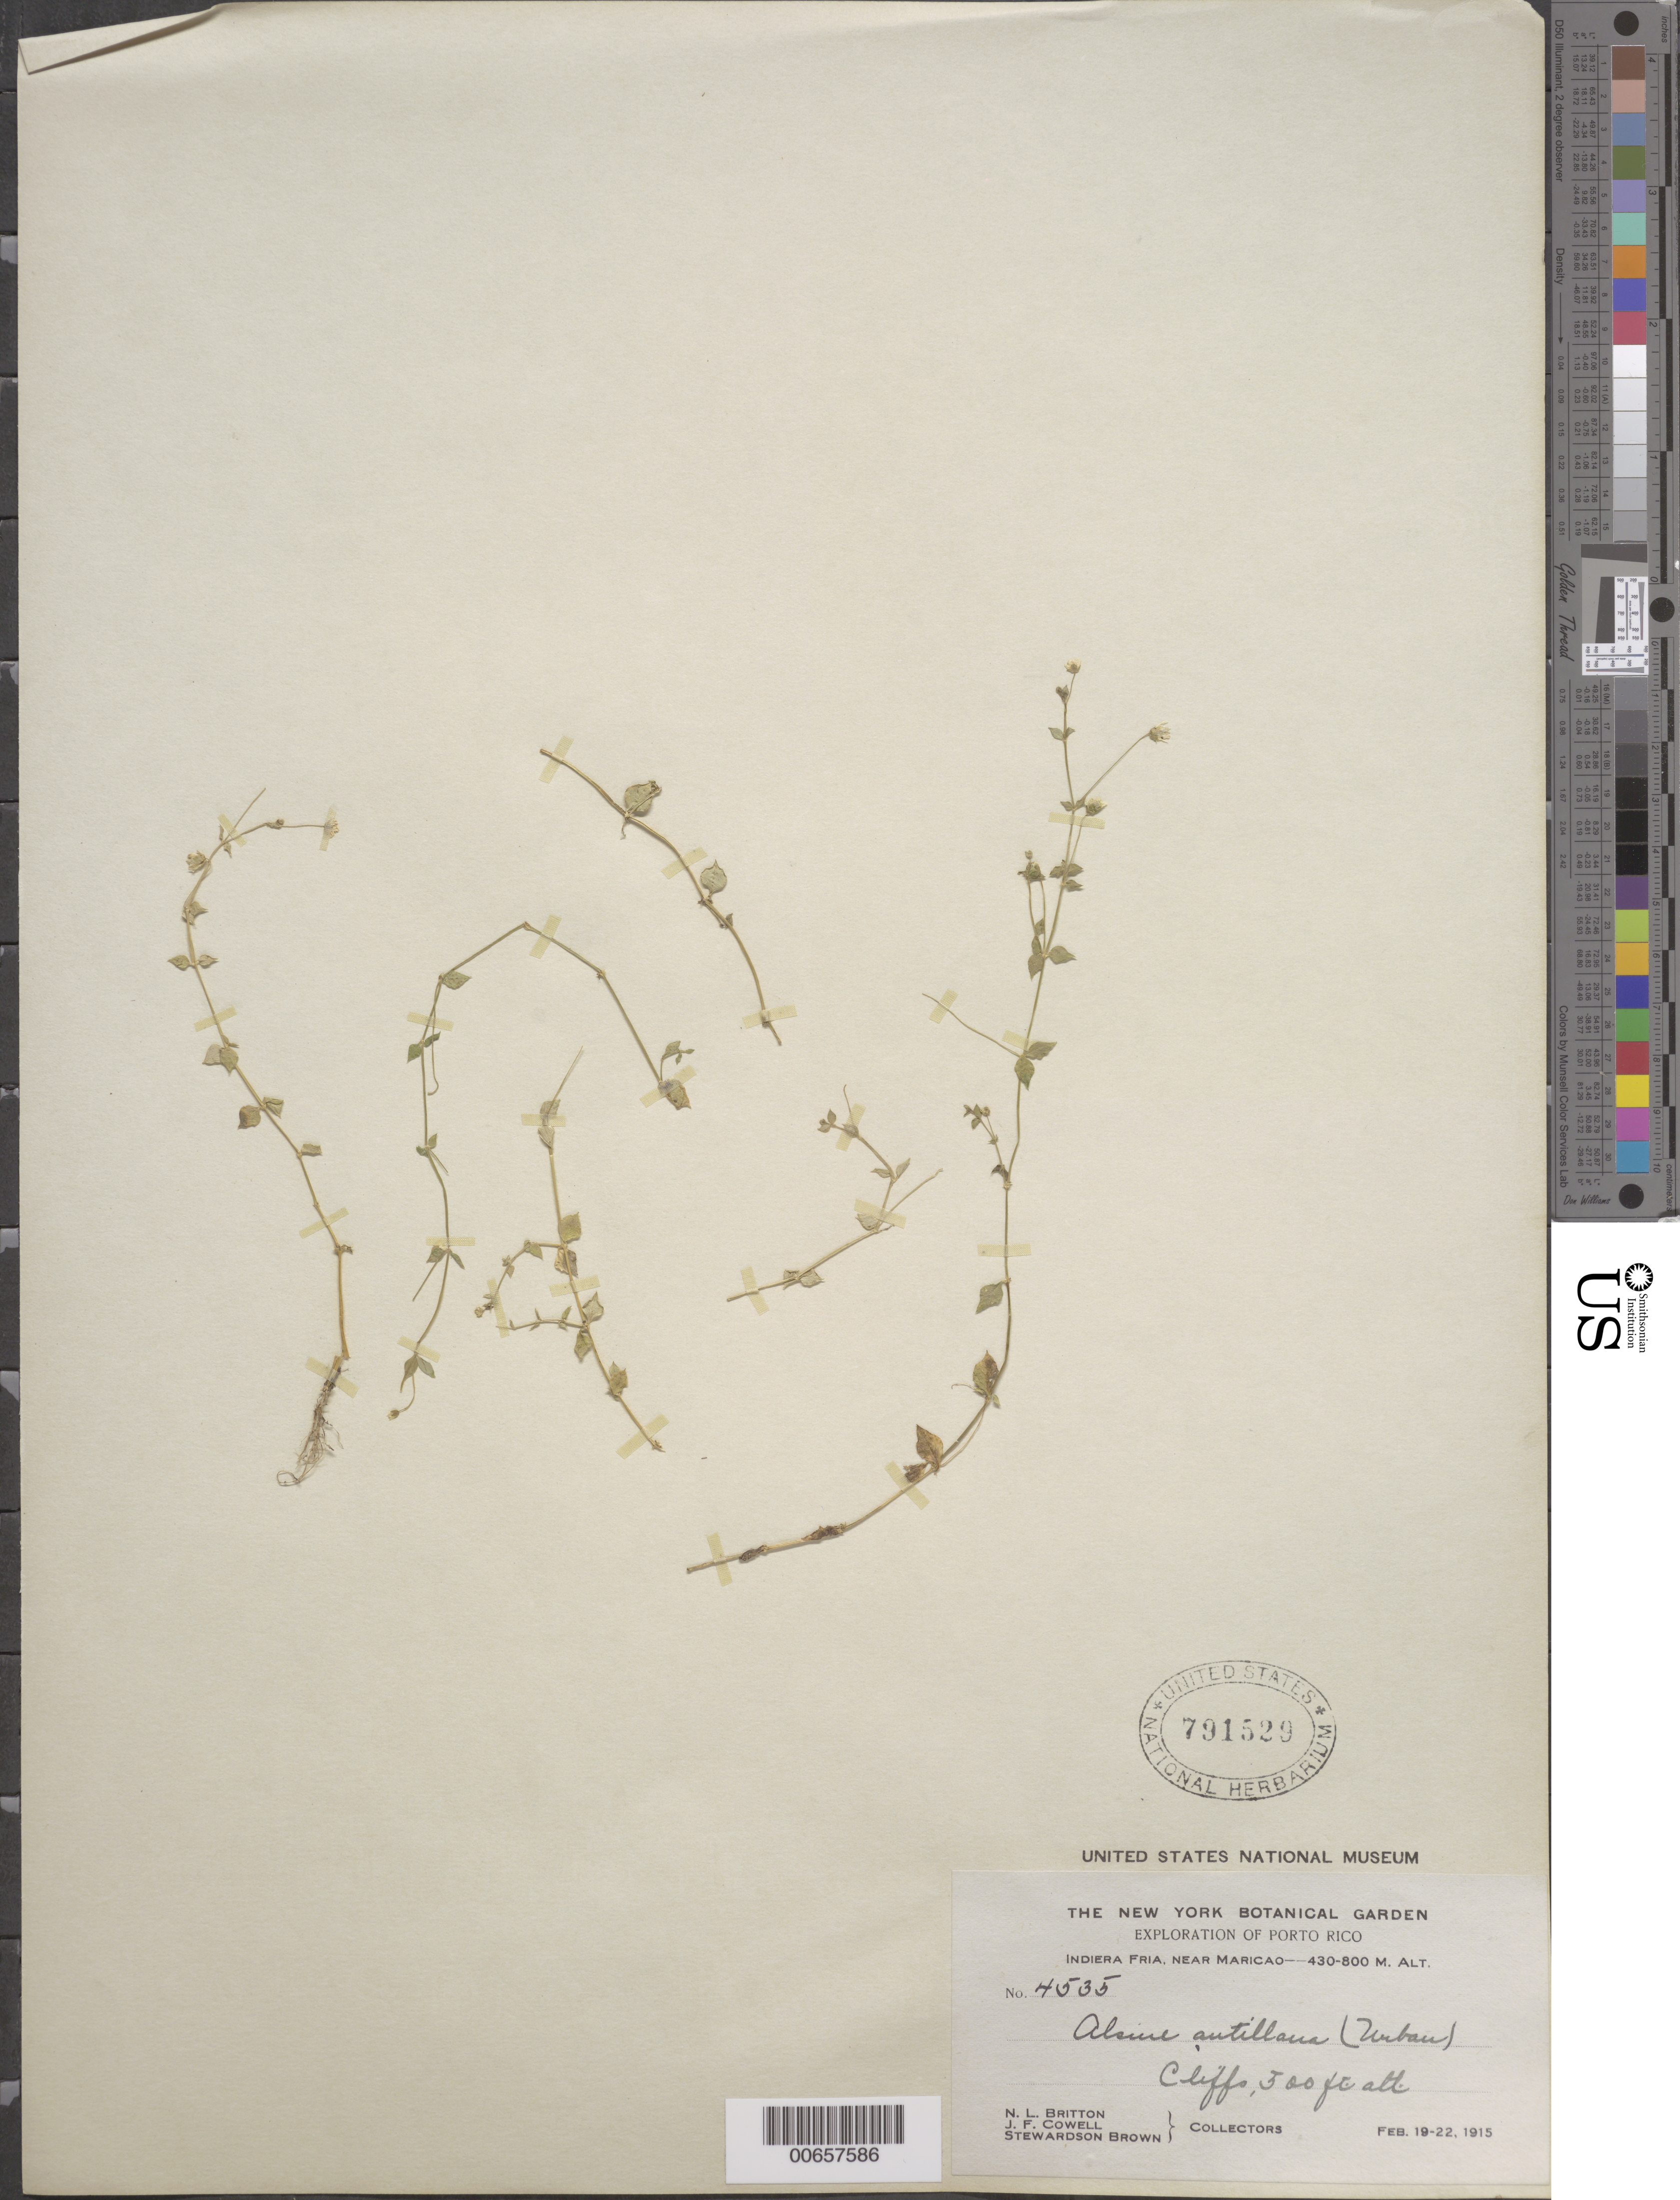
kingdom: Plantae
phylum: Tracheophyta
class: Magnoliopsida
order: Caryophyllales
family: Caryophyllaceae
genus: Alsine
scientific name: Alsine antillana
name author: Urb.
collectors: N. Britton, J. F. Cowell & S. Brown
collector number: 4535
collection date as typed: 19 Feb 1915 to 22 Feb 1915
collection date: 1915-02-19/1915-02-22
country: Puerto Rico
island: Greater Antilles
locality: Indiera Fria, near Maricao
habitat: Cliffs, 500 ft tall.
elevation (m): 430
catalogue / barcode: US 791529